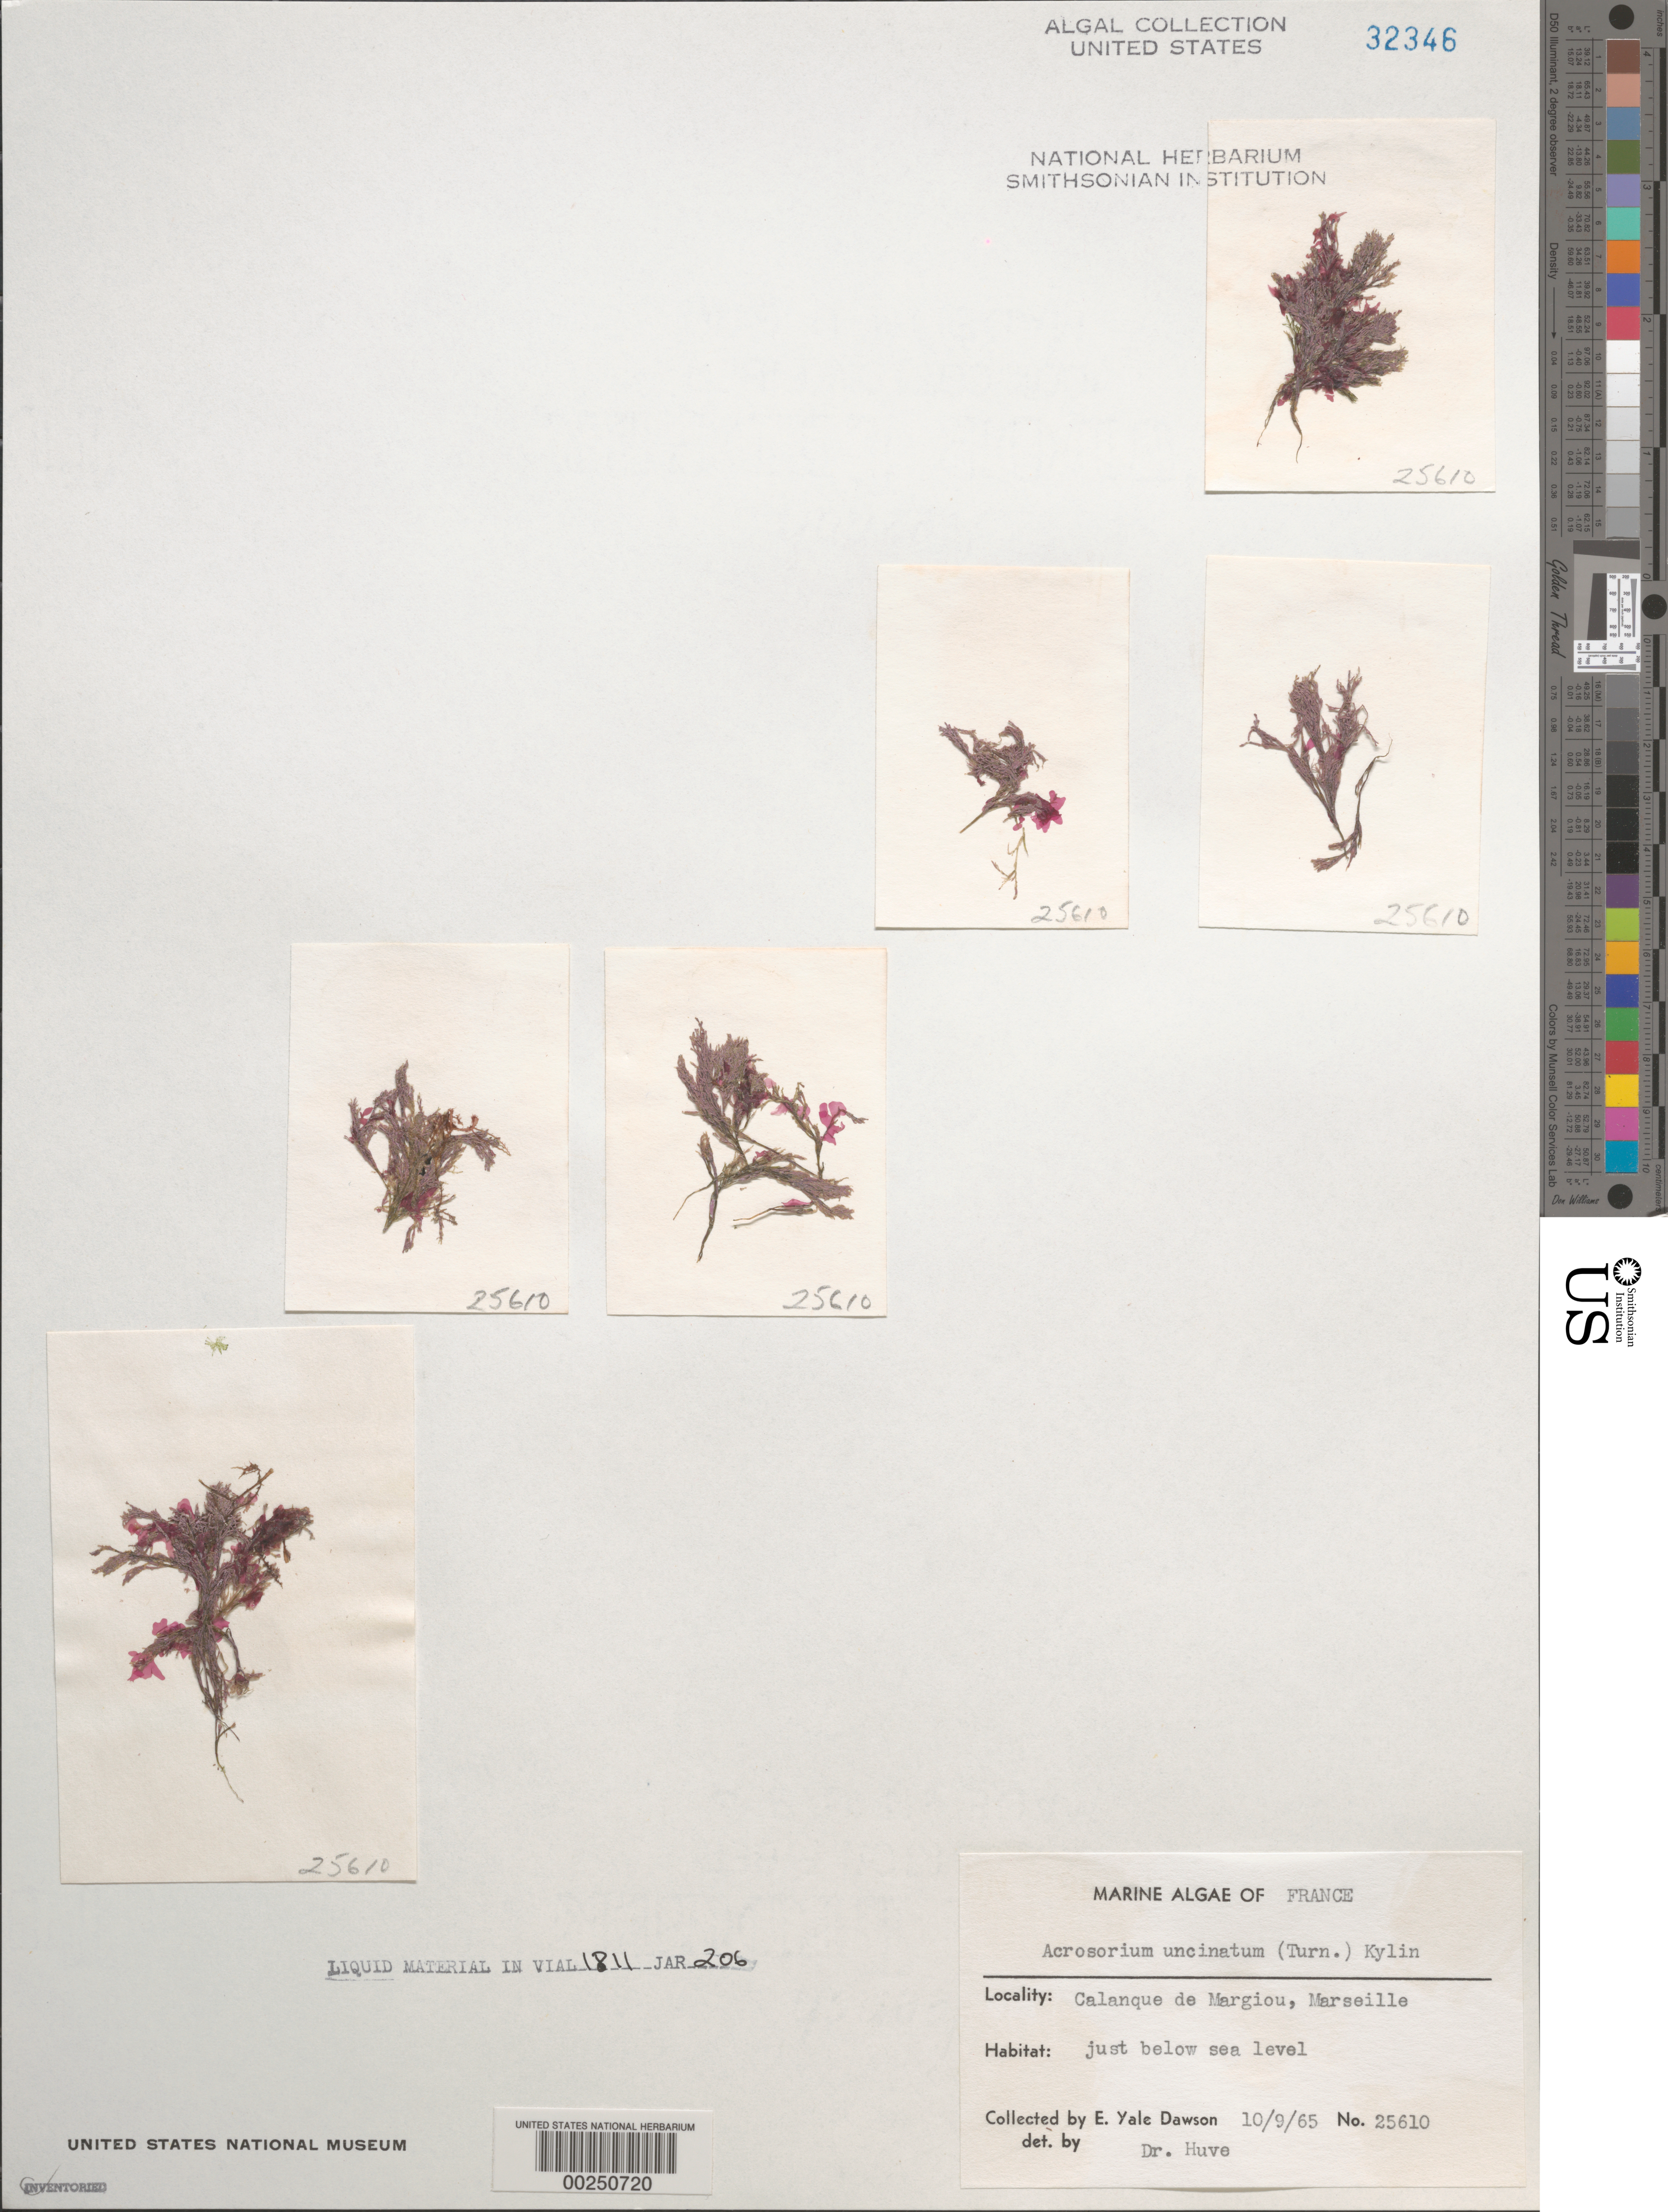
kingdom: Plantae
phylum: Rhodophyta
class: Florideophyceae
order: Ceramiales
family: Delesseriaceae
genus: Acrosorium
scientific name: Acrosorium uncinatum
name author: (D. Turner) Kylin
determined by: Huvé, H.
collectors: E. Y. Dawson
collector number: EYD 25610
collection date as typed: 09 Oct 1965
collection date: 1965-10-09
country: France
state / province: Provence-Alpes-Côte d'Azur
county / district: Bouches-du-Rhône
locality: Marseille, Calanque de Morgiou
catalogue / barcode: US 32346